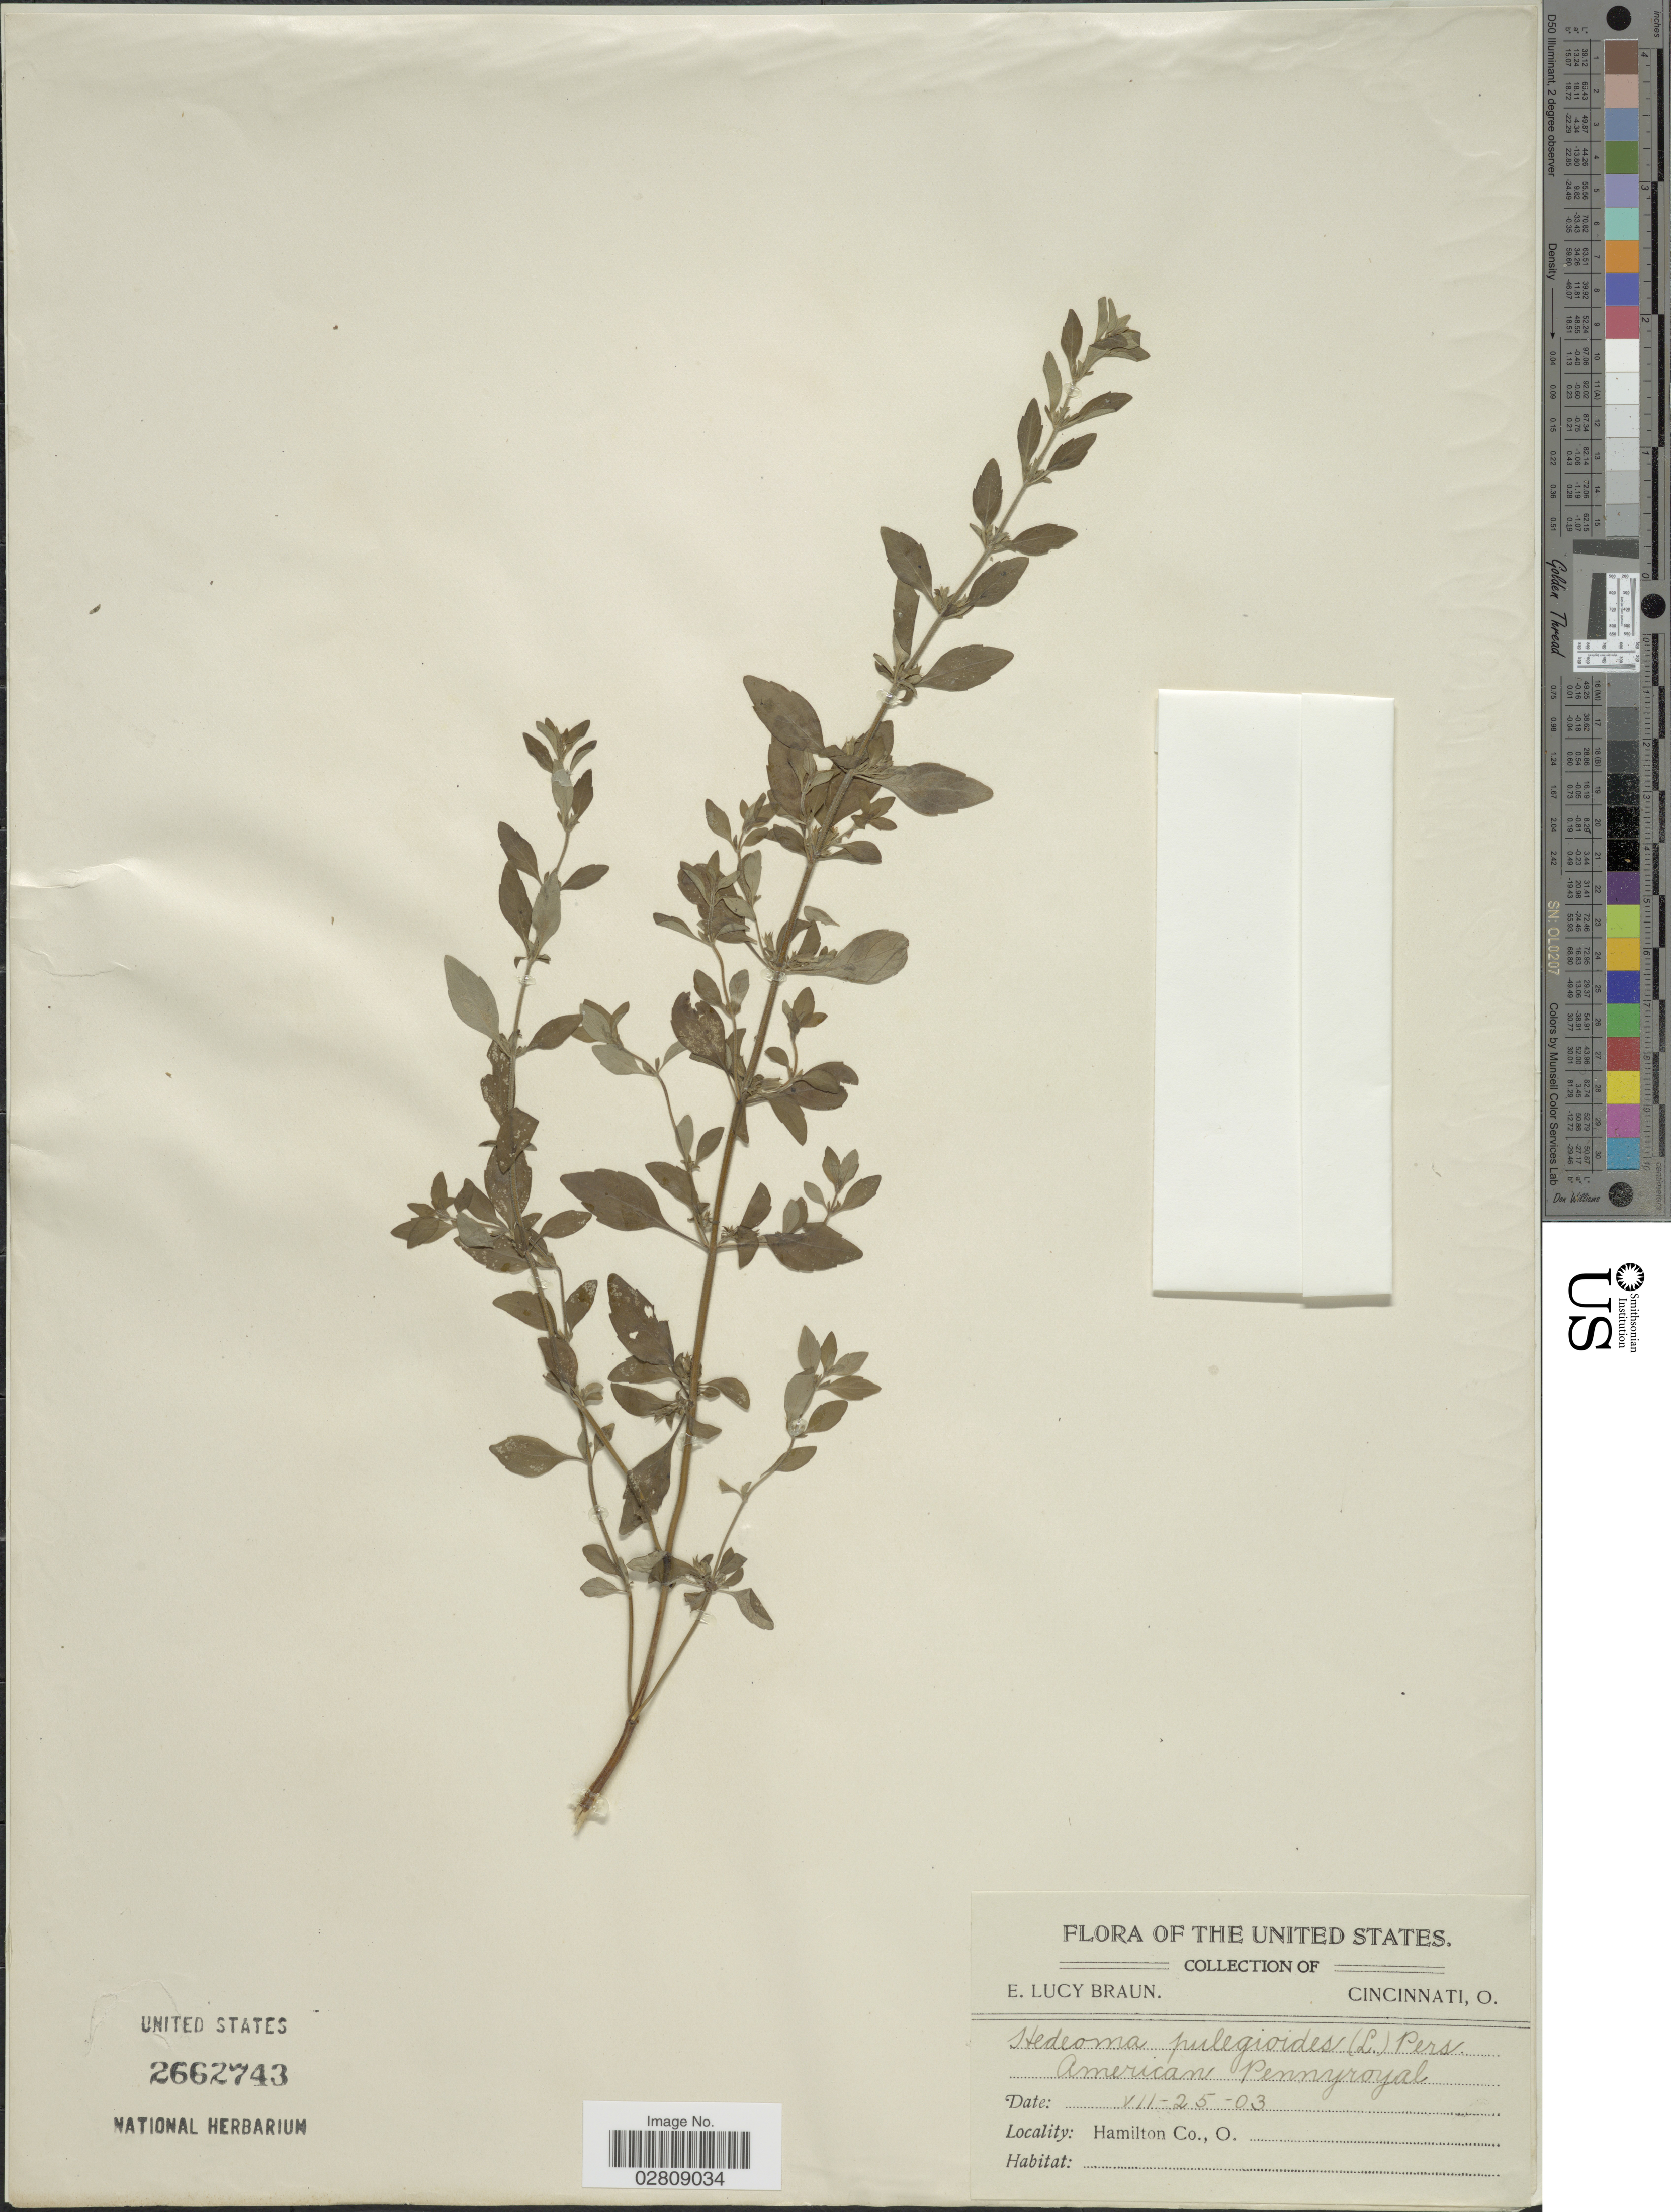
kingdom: Plantae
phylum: Tracheophyta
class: Magnoliopsida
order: Lamiales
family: Lamiaceae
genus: Hedeoma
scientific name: Hedeoma pulegioides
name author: (L.) Pers.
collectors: E. L. Braun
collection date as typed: Transcribed d/m/y: 25/7/3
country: United States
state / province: Ohio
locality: Hamilton Co.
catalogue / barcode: US 2662743